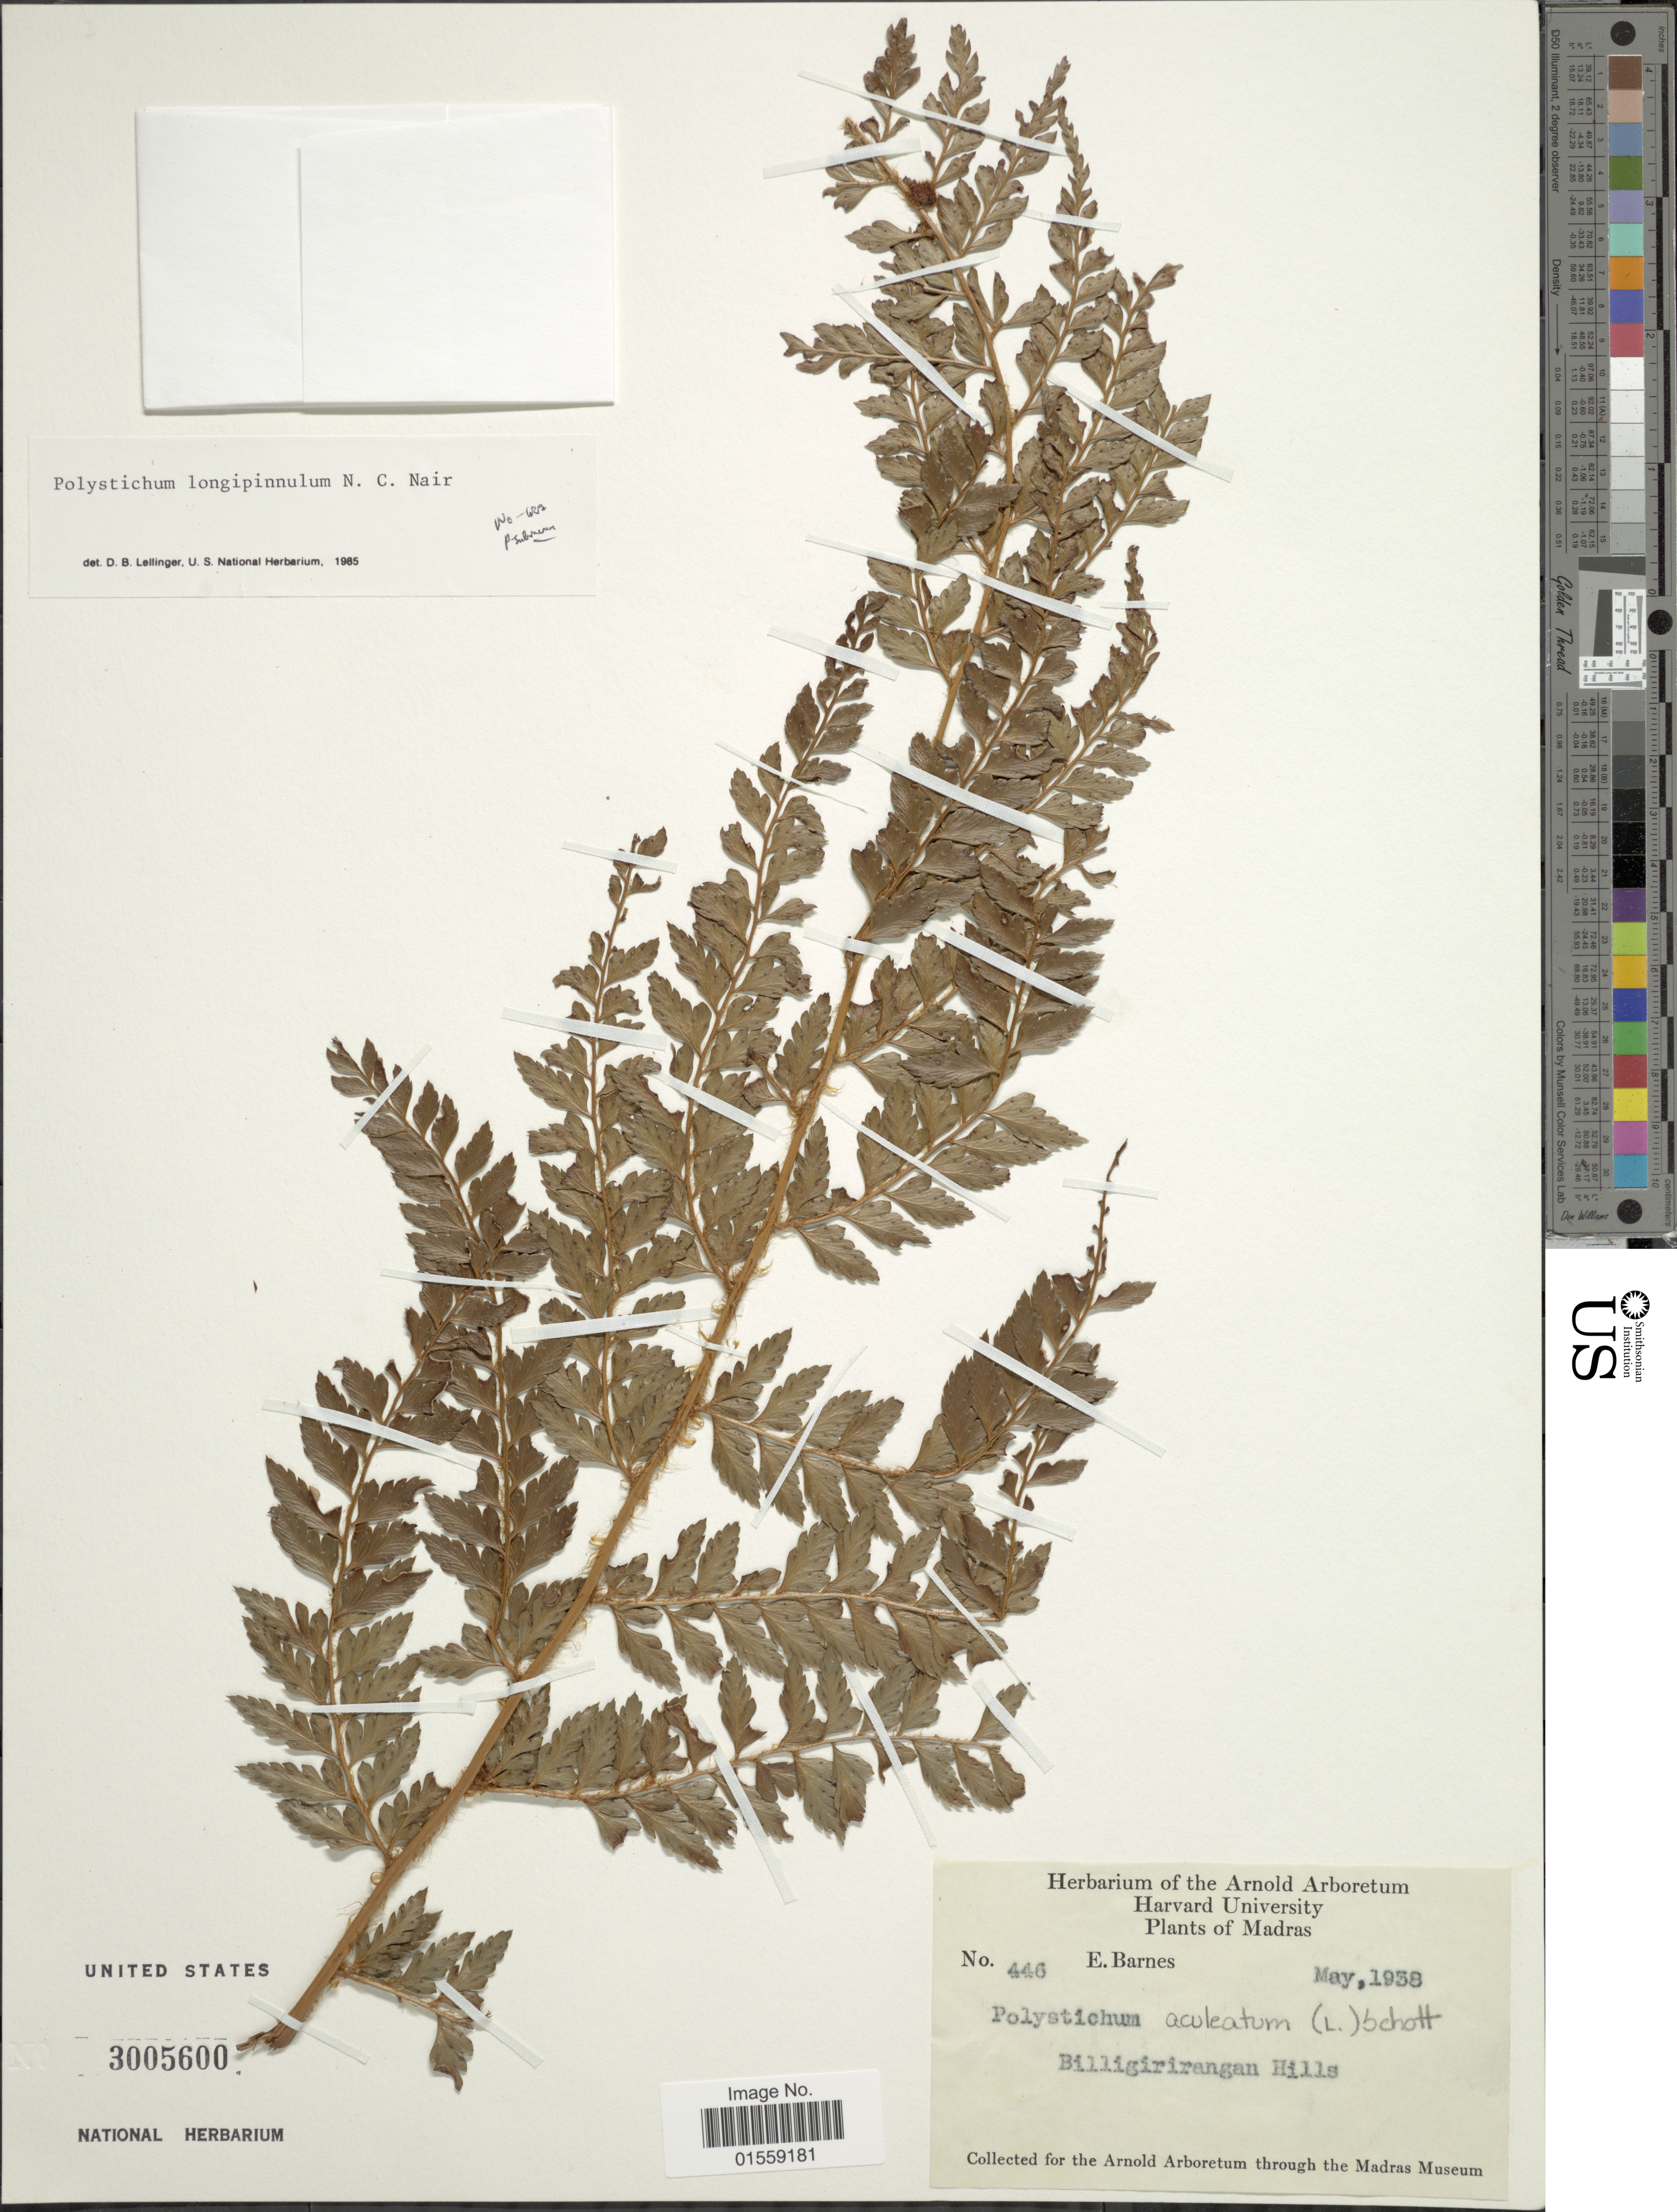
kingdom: Plantae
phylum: Tracheophyta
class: Polypodiopsida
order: Polypodiales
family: Dryopteridaceae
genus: Polystichum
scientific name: Polystichum longipinnulum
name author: Nair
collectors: E. Barnes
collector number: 446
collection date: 1938-05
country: India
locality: Madras, Billigirirangan Hills.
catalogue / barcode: US 3005600